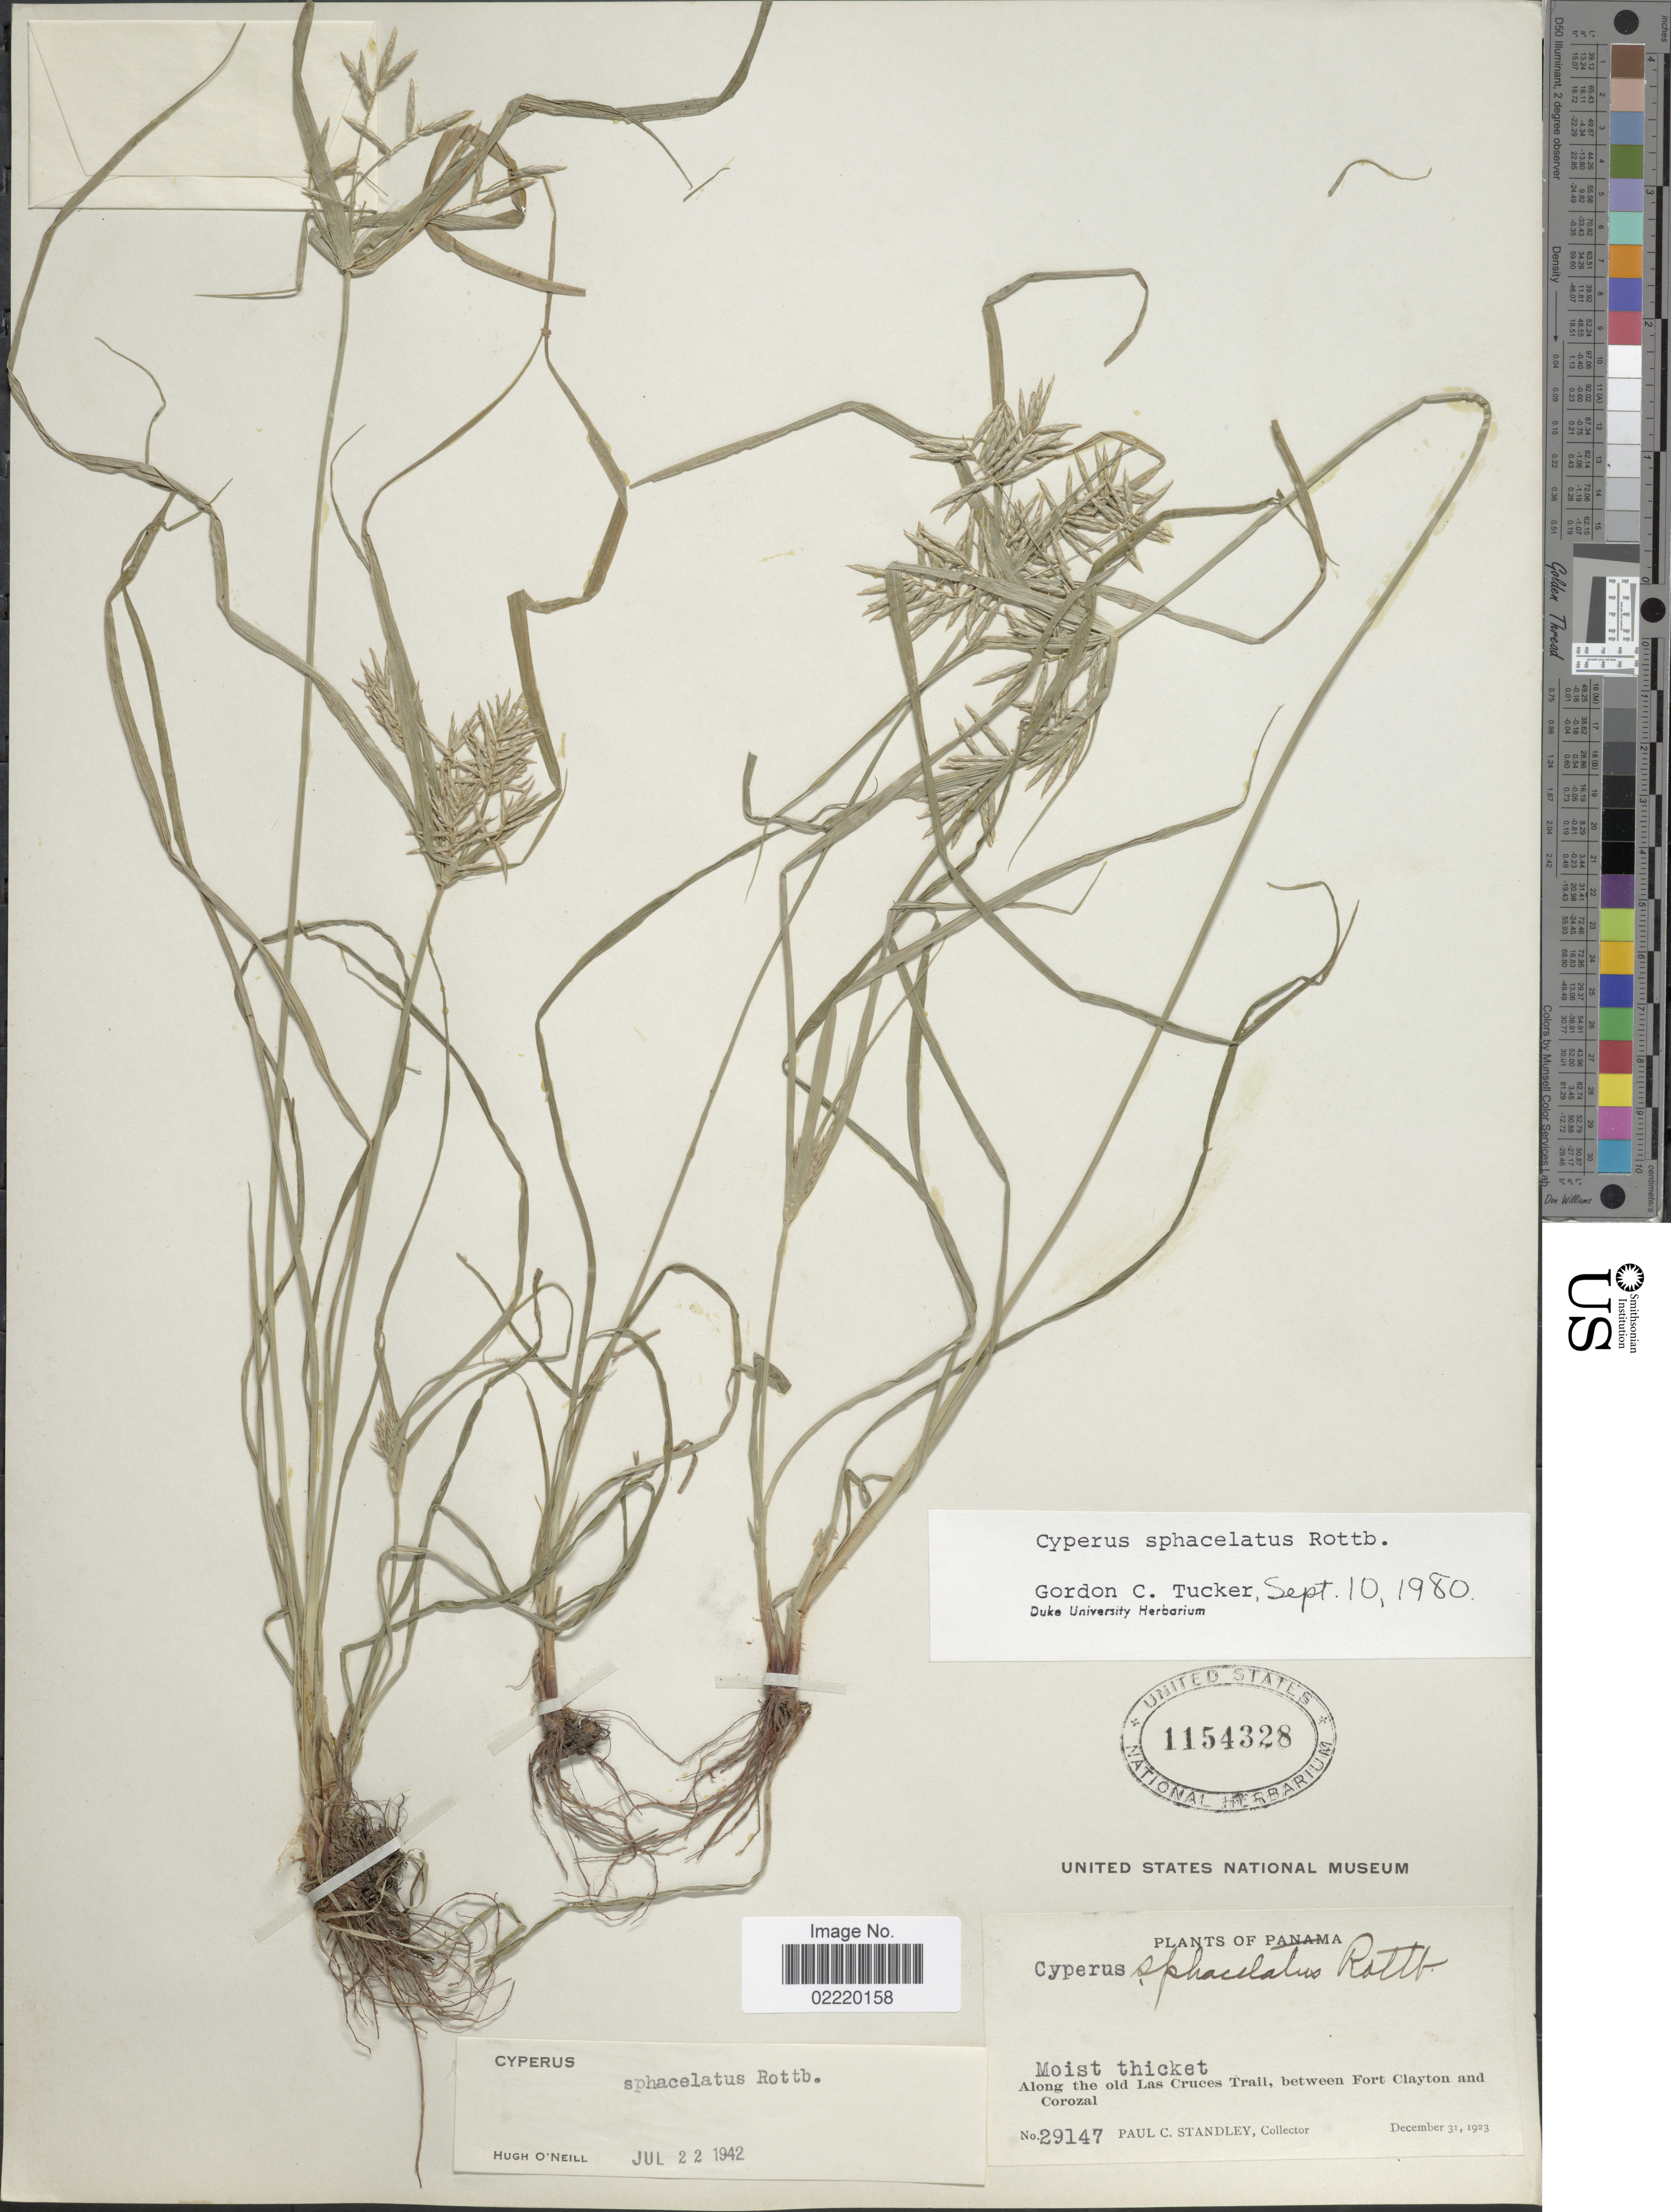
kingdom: Plantae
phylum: Tracheophyta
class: Liliopsida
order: Poales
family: Cyperaceae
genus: Cyperus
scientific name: Cyperus sphacelatus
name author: Rottb.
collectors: P. C. Standley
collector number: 29147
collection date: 1923-12-31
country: Panama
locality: Moist thicket, along the old Las Cruces Trail, between Fort Clayton and Corozal.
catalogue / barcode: US 1154328